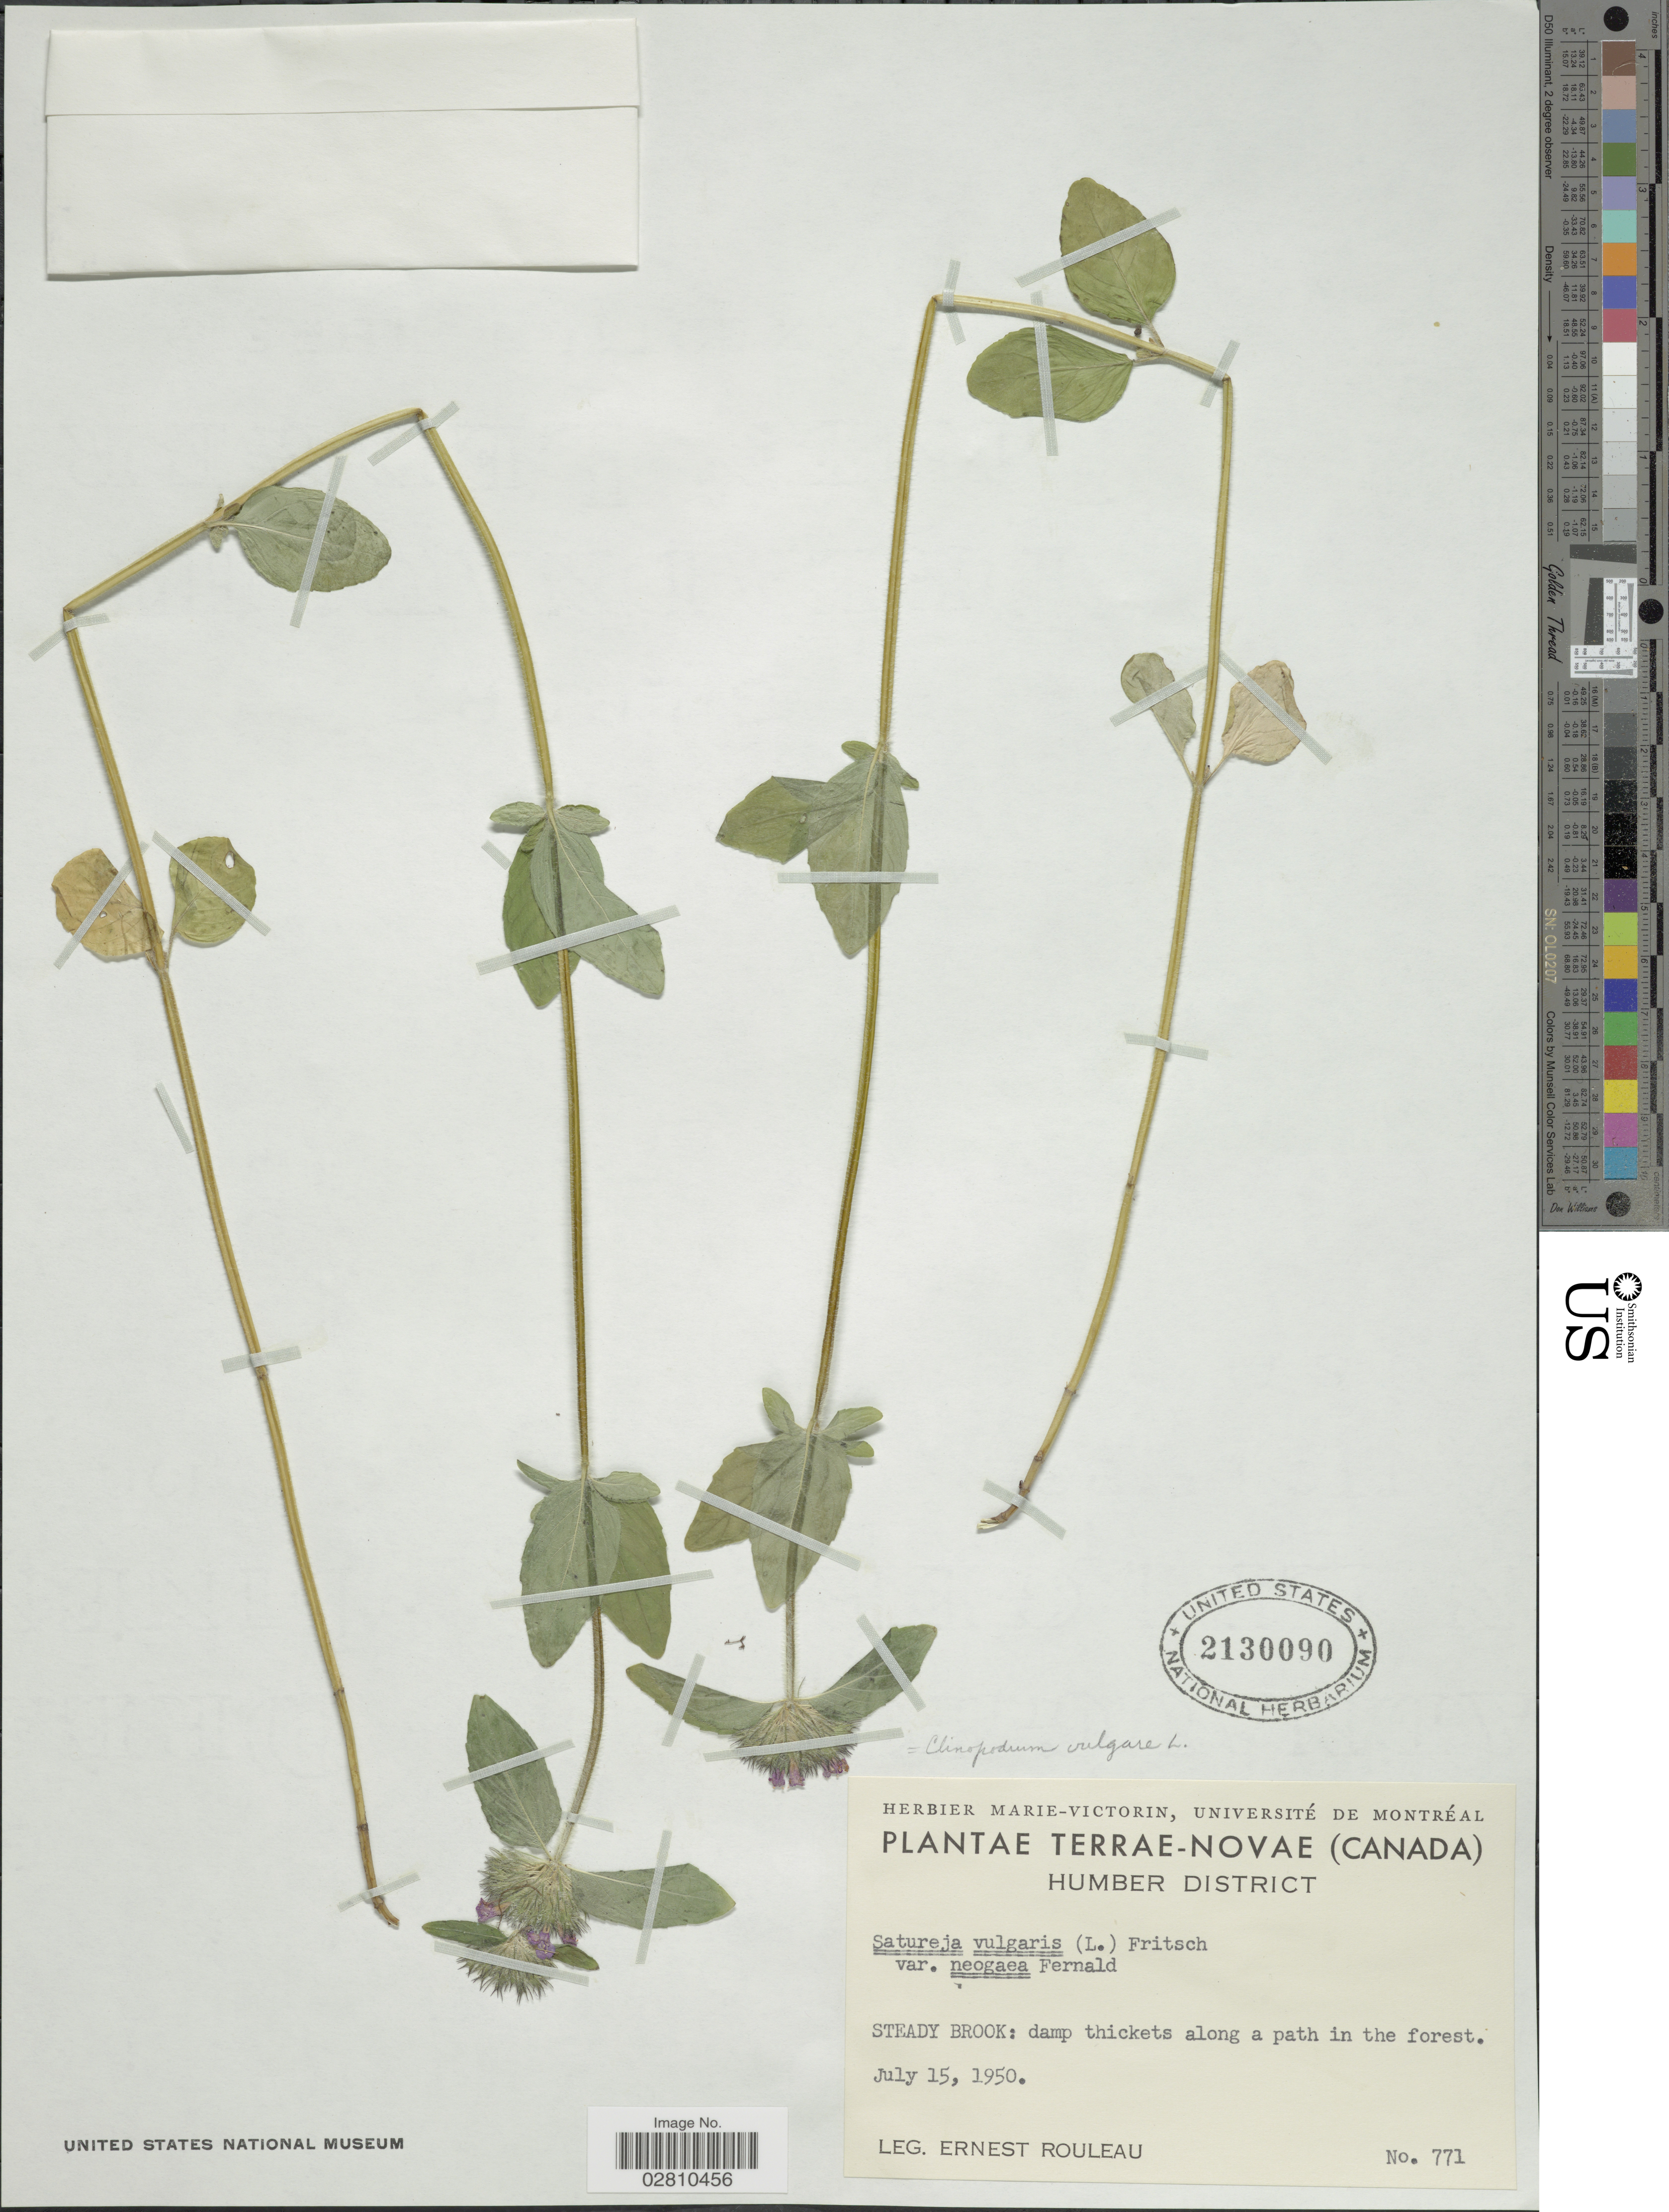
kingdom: Plantae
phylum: Tracheophyta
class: Magnoliopsida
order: Lamiales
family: Lamiaceae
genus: Clinopodium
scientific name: Clinopodium vulgare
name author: L.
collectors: E. Rouleau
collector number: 771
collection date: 1950-07-15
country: Canada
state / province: Newfoundland and Labrador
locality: Terrae-Novae, Humber District, Steady Brook.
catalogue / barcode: US 2130090